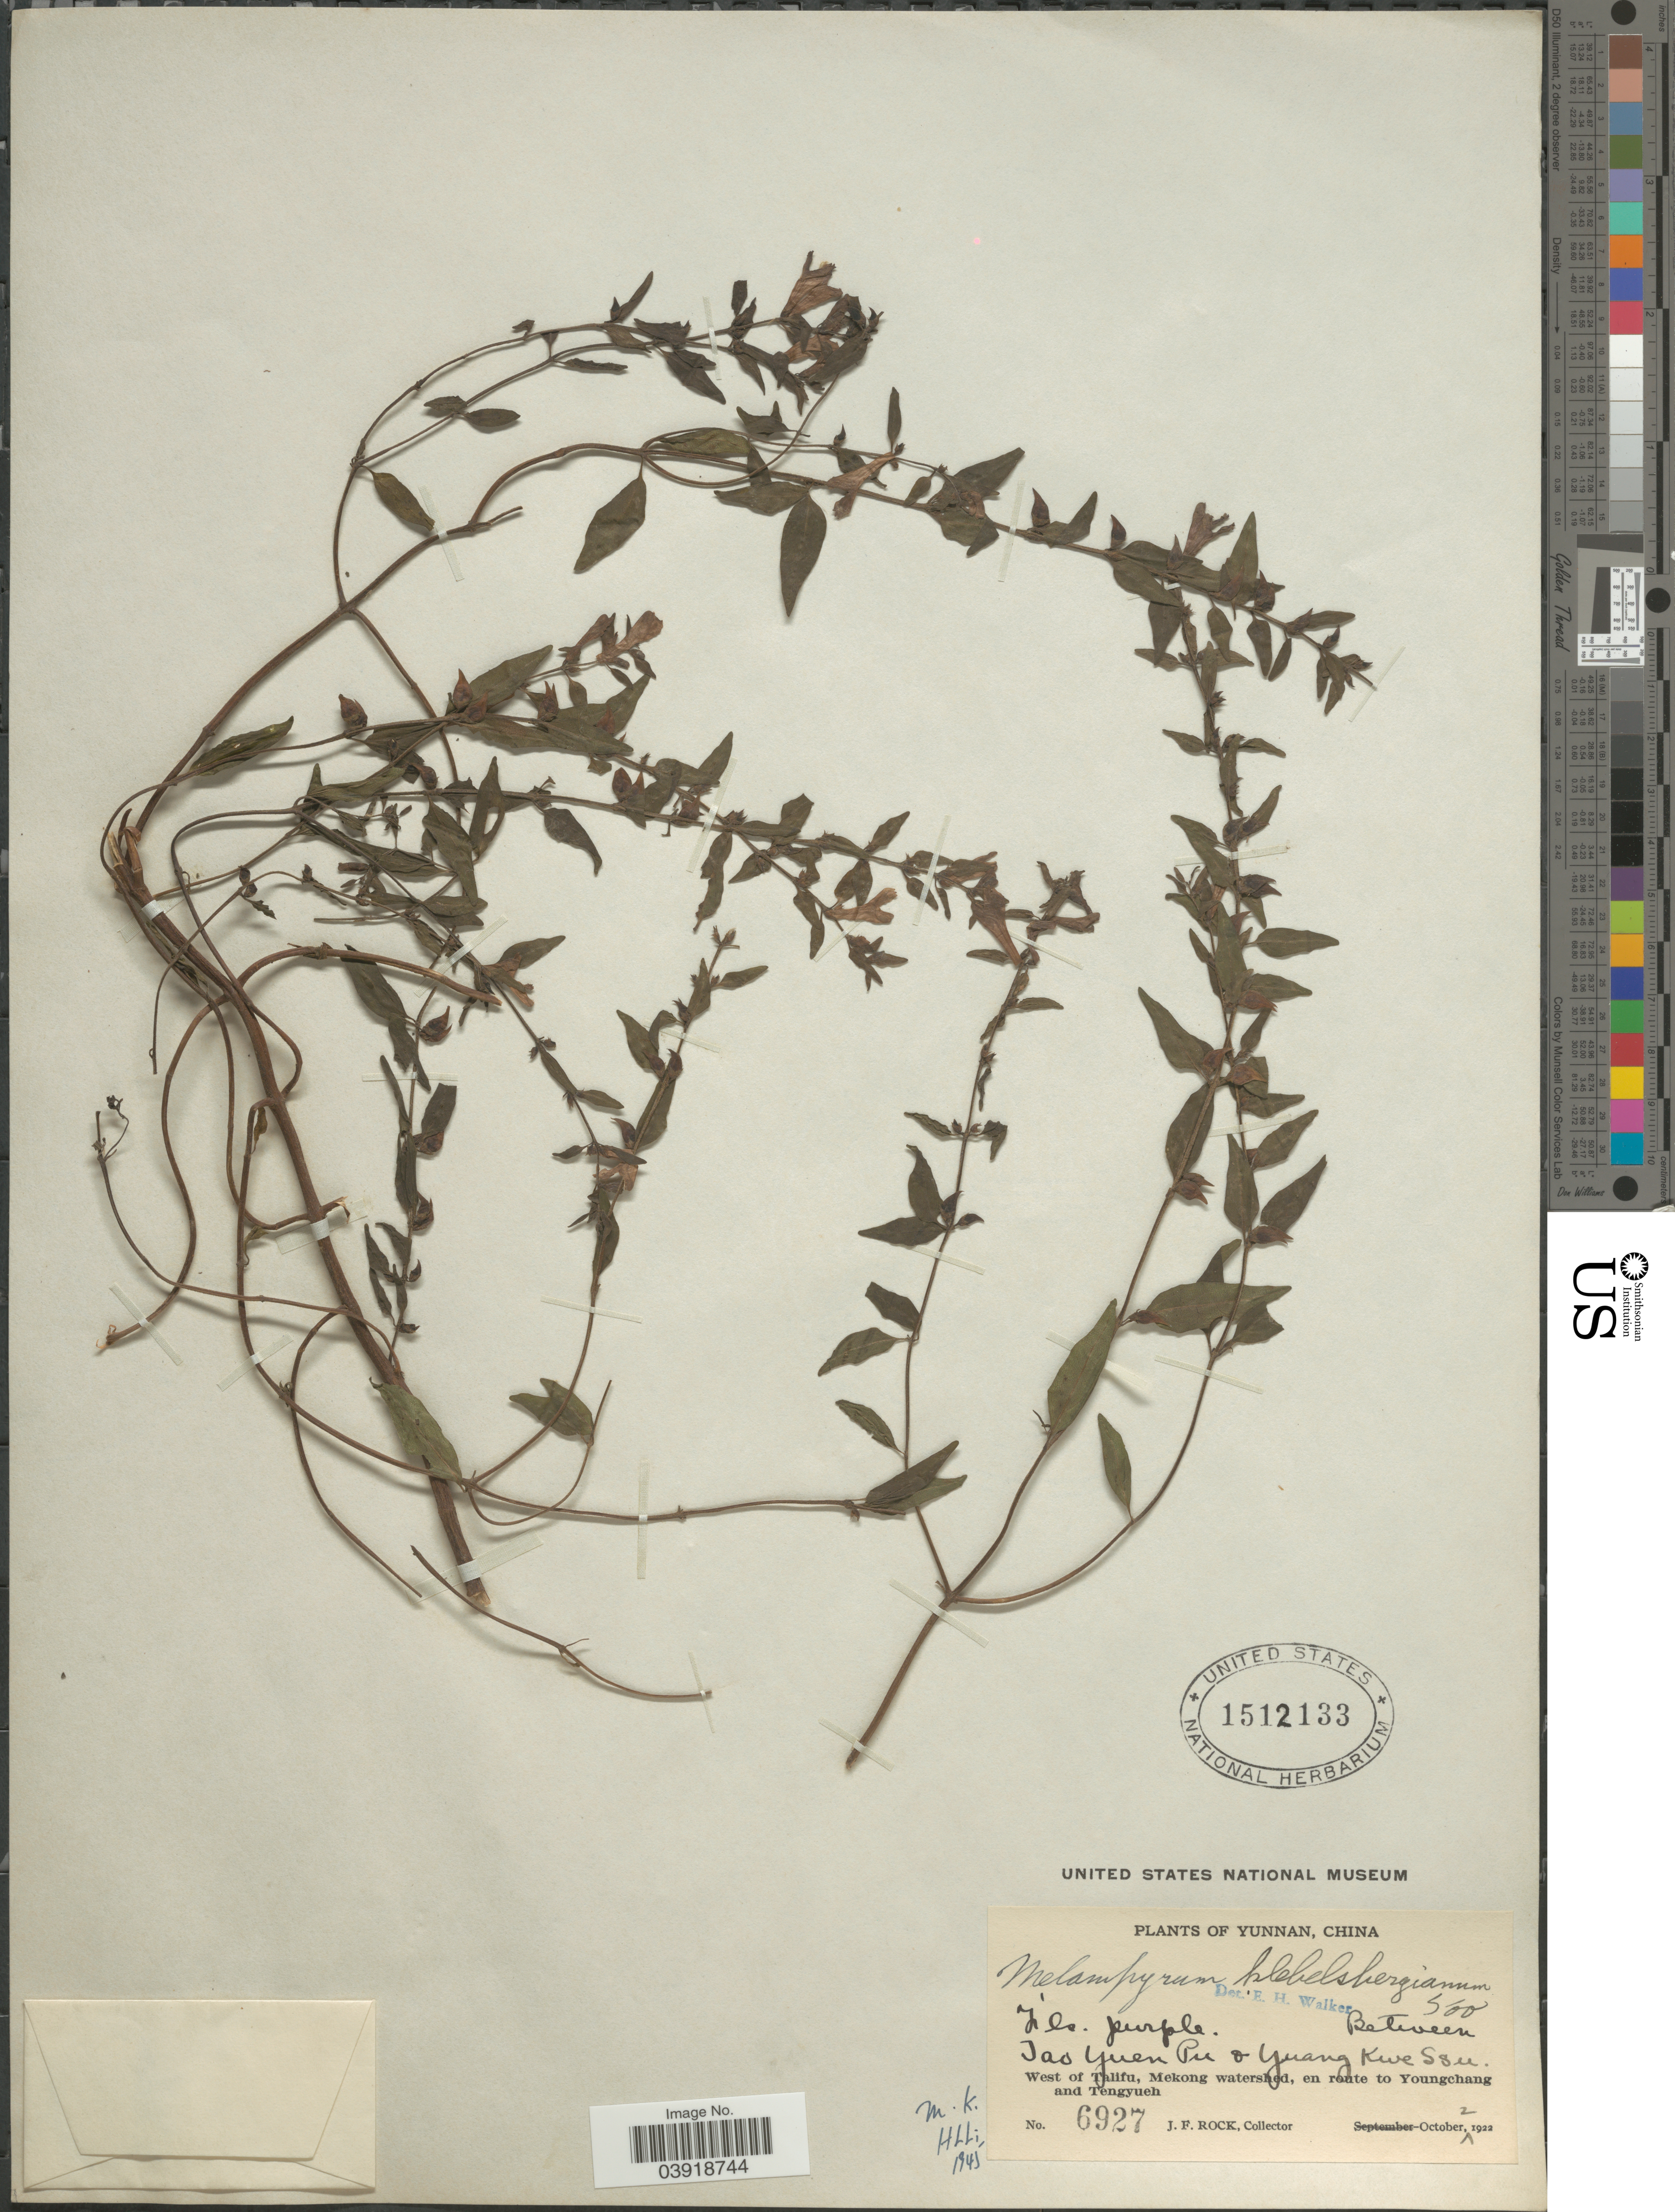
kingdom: Plantae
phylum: Tracheophyta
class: Magnoliopsida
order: Lamiales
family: Orobanchaceae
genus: Melampyrum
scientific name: Melampyrum klebelsbergianum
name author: Soó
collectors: J. Rock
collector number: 6927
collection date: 1922-10-02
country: China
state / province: Yunnan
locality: Between Tao Yuen Pu & Yuang Kwe Ssu. West of Talifu, Mekong watershed, en route to Youngchang and Tengyueh.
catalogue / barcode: US 1512133